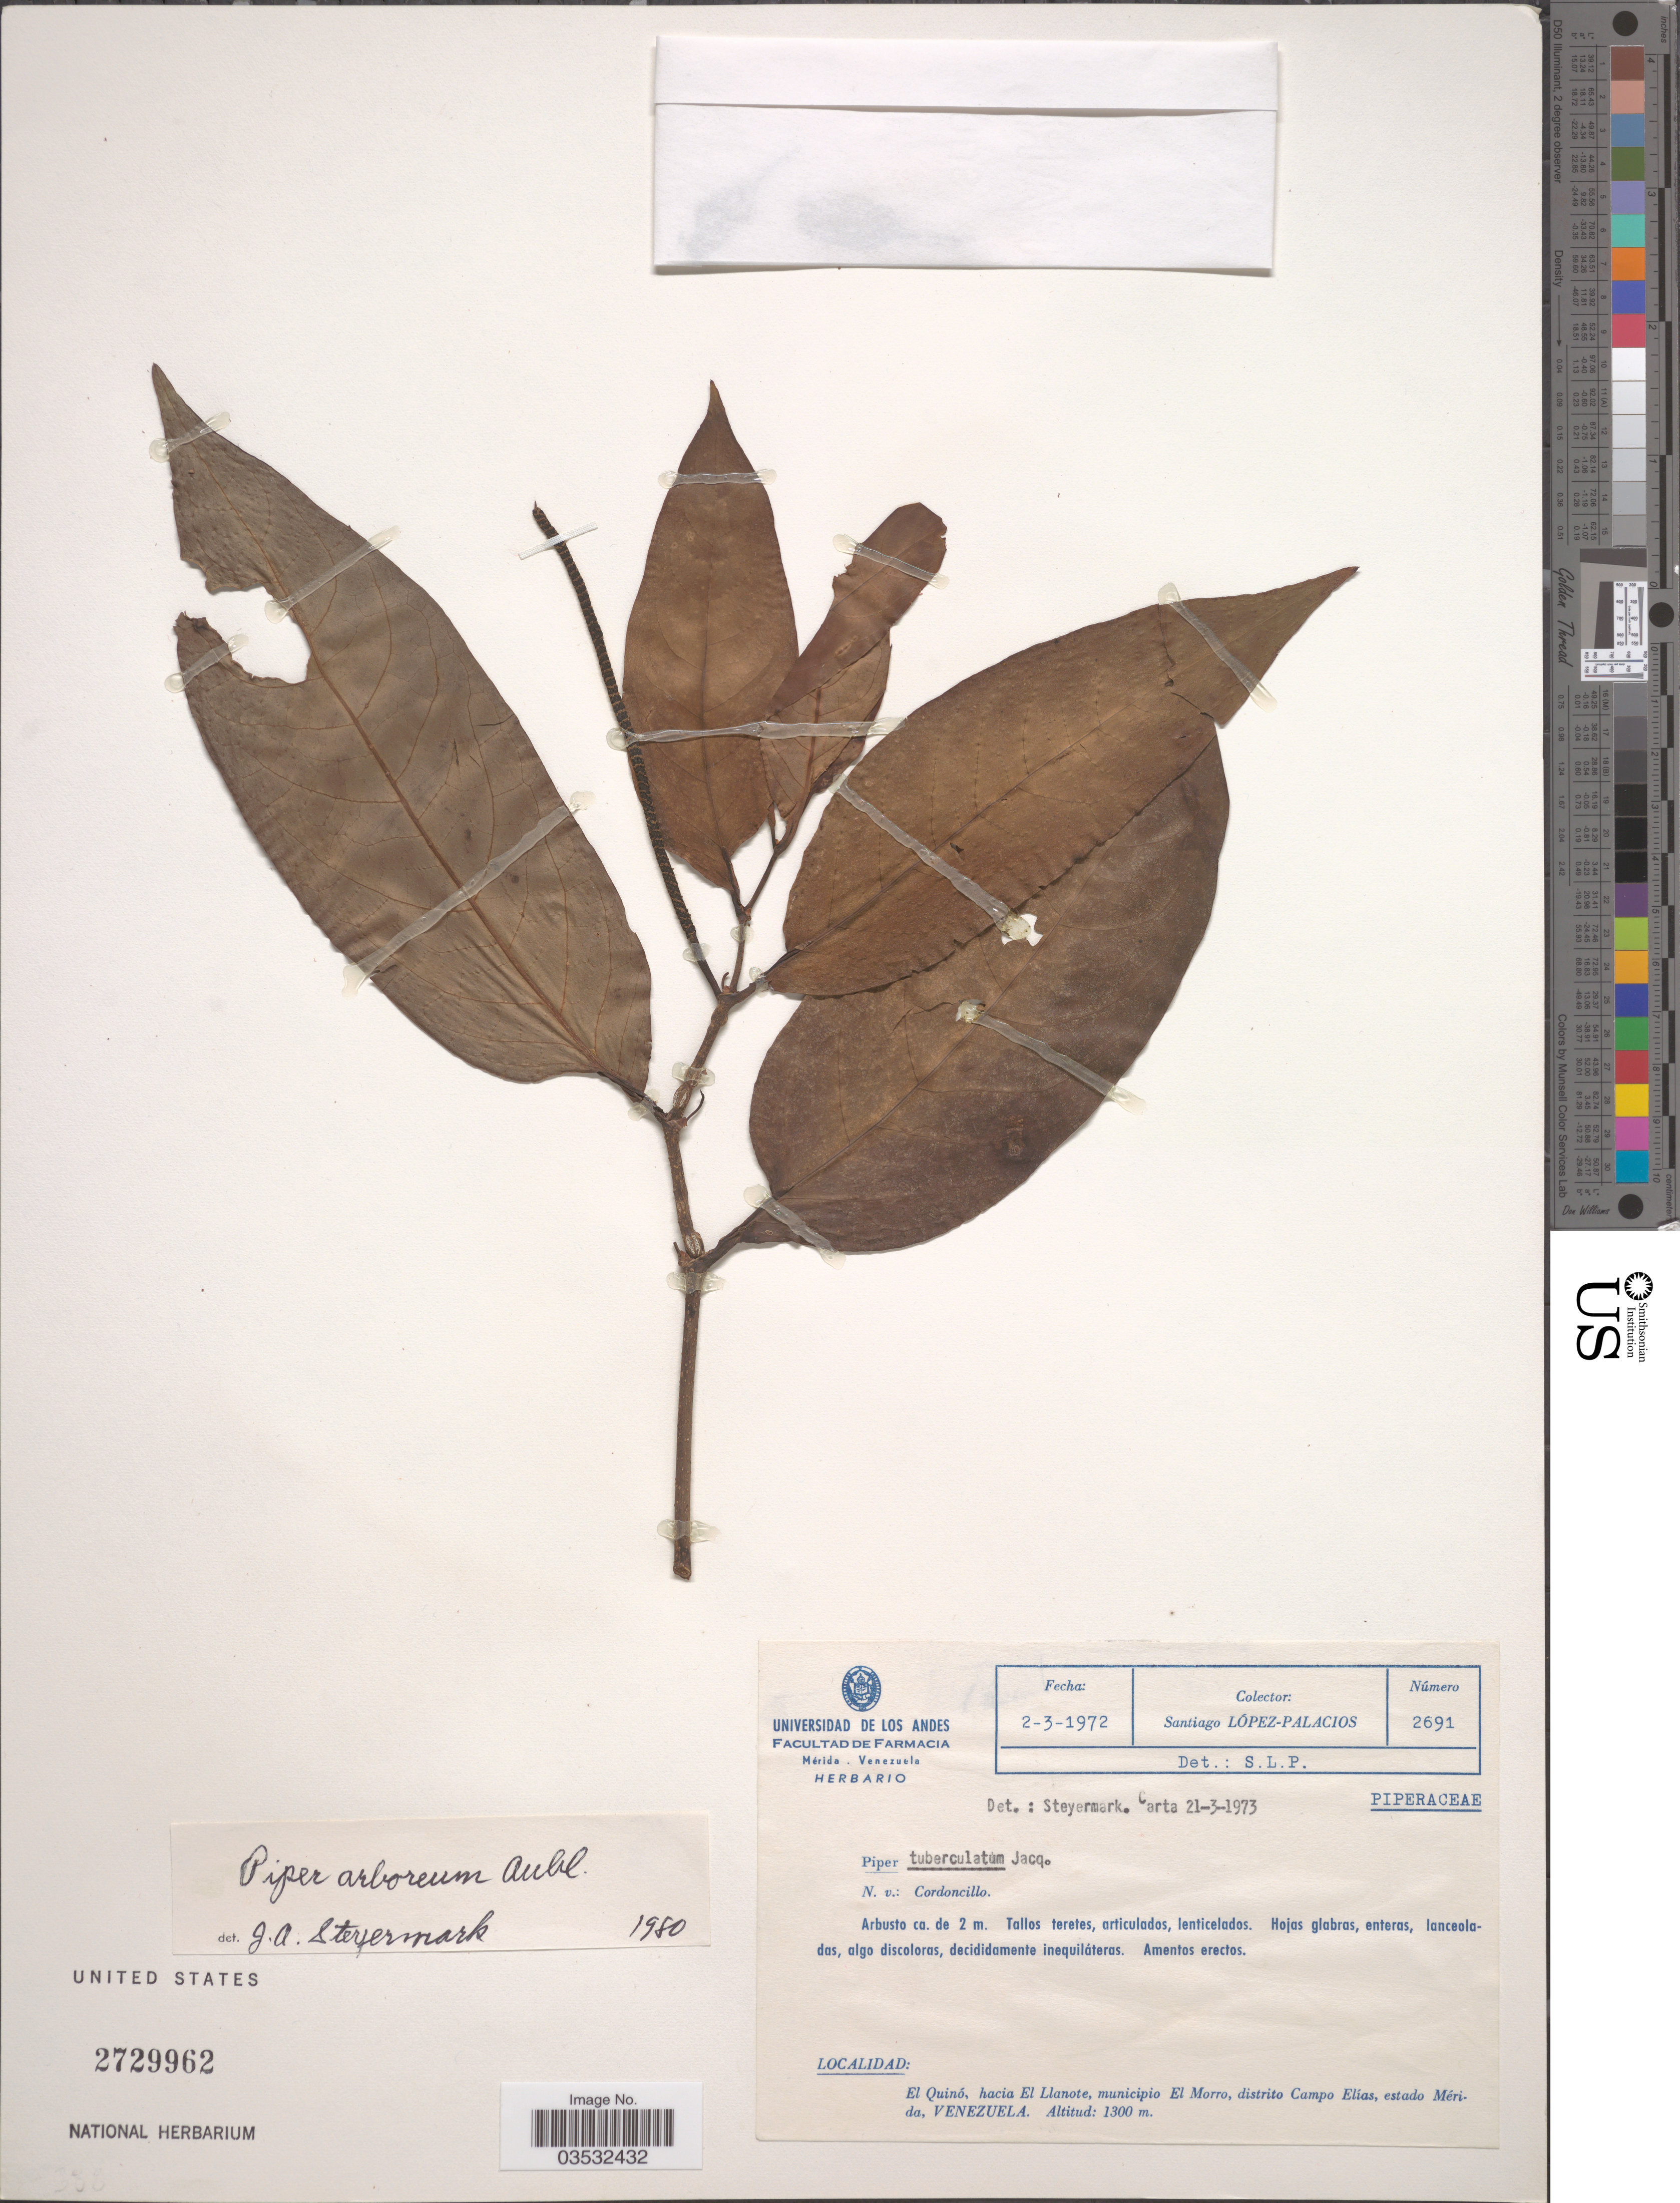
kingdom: Plantae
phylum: Tracheophyta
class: Magnoliopsida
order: Piperales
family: Piperaceae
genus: Piper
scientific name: Piper arboreum var. arboreum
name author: Aubl.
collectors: S. López-Palacios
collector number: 2691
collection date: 1972-03-02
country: Venezuela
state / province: Merida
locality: El Quinó, hacia El Llanote, municipio El Morro, distrito Campo Elías.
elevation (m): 1300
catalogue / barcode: US 2729962